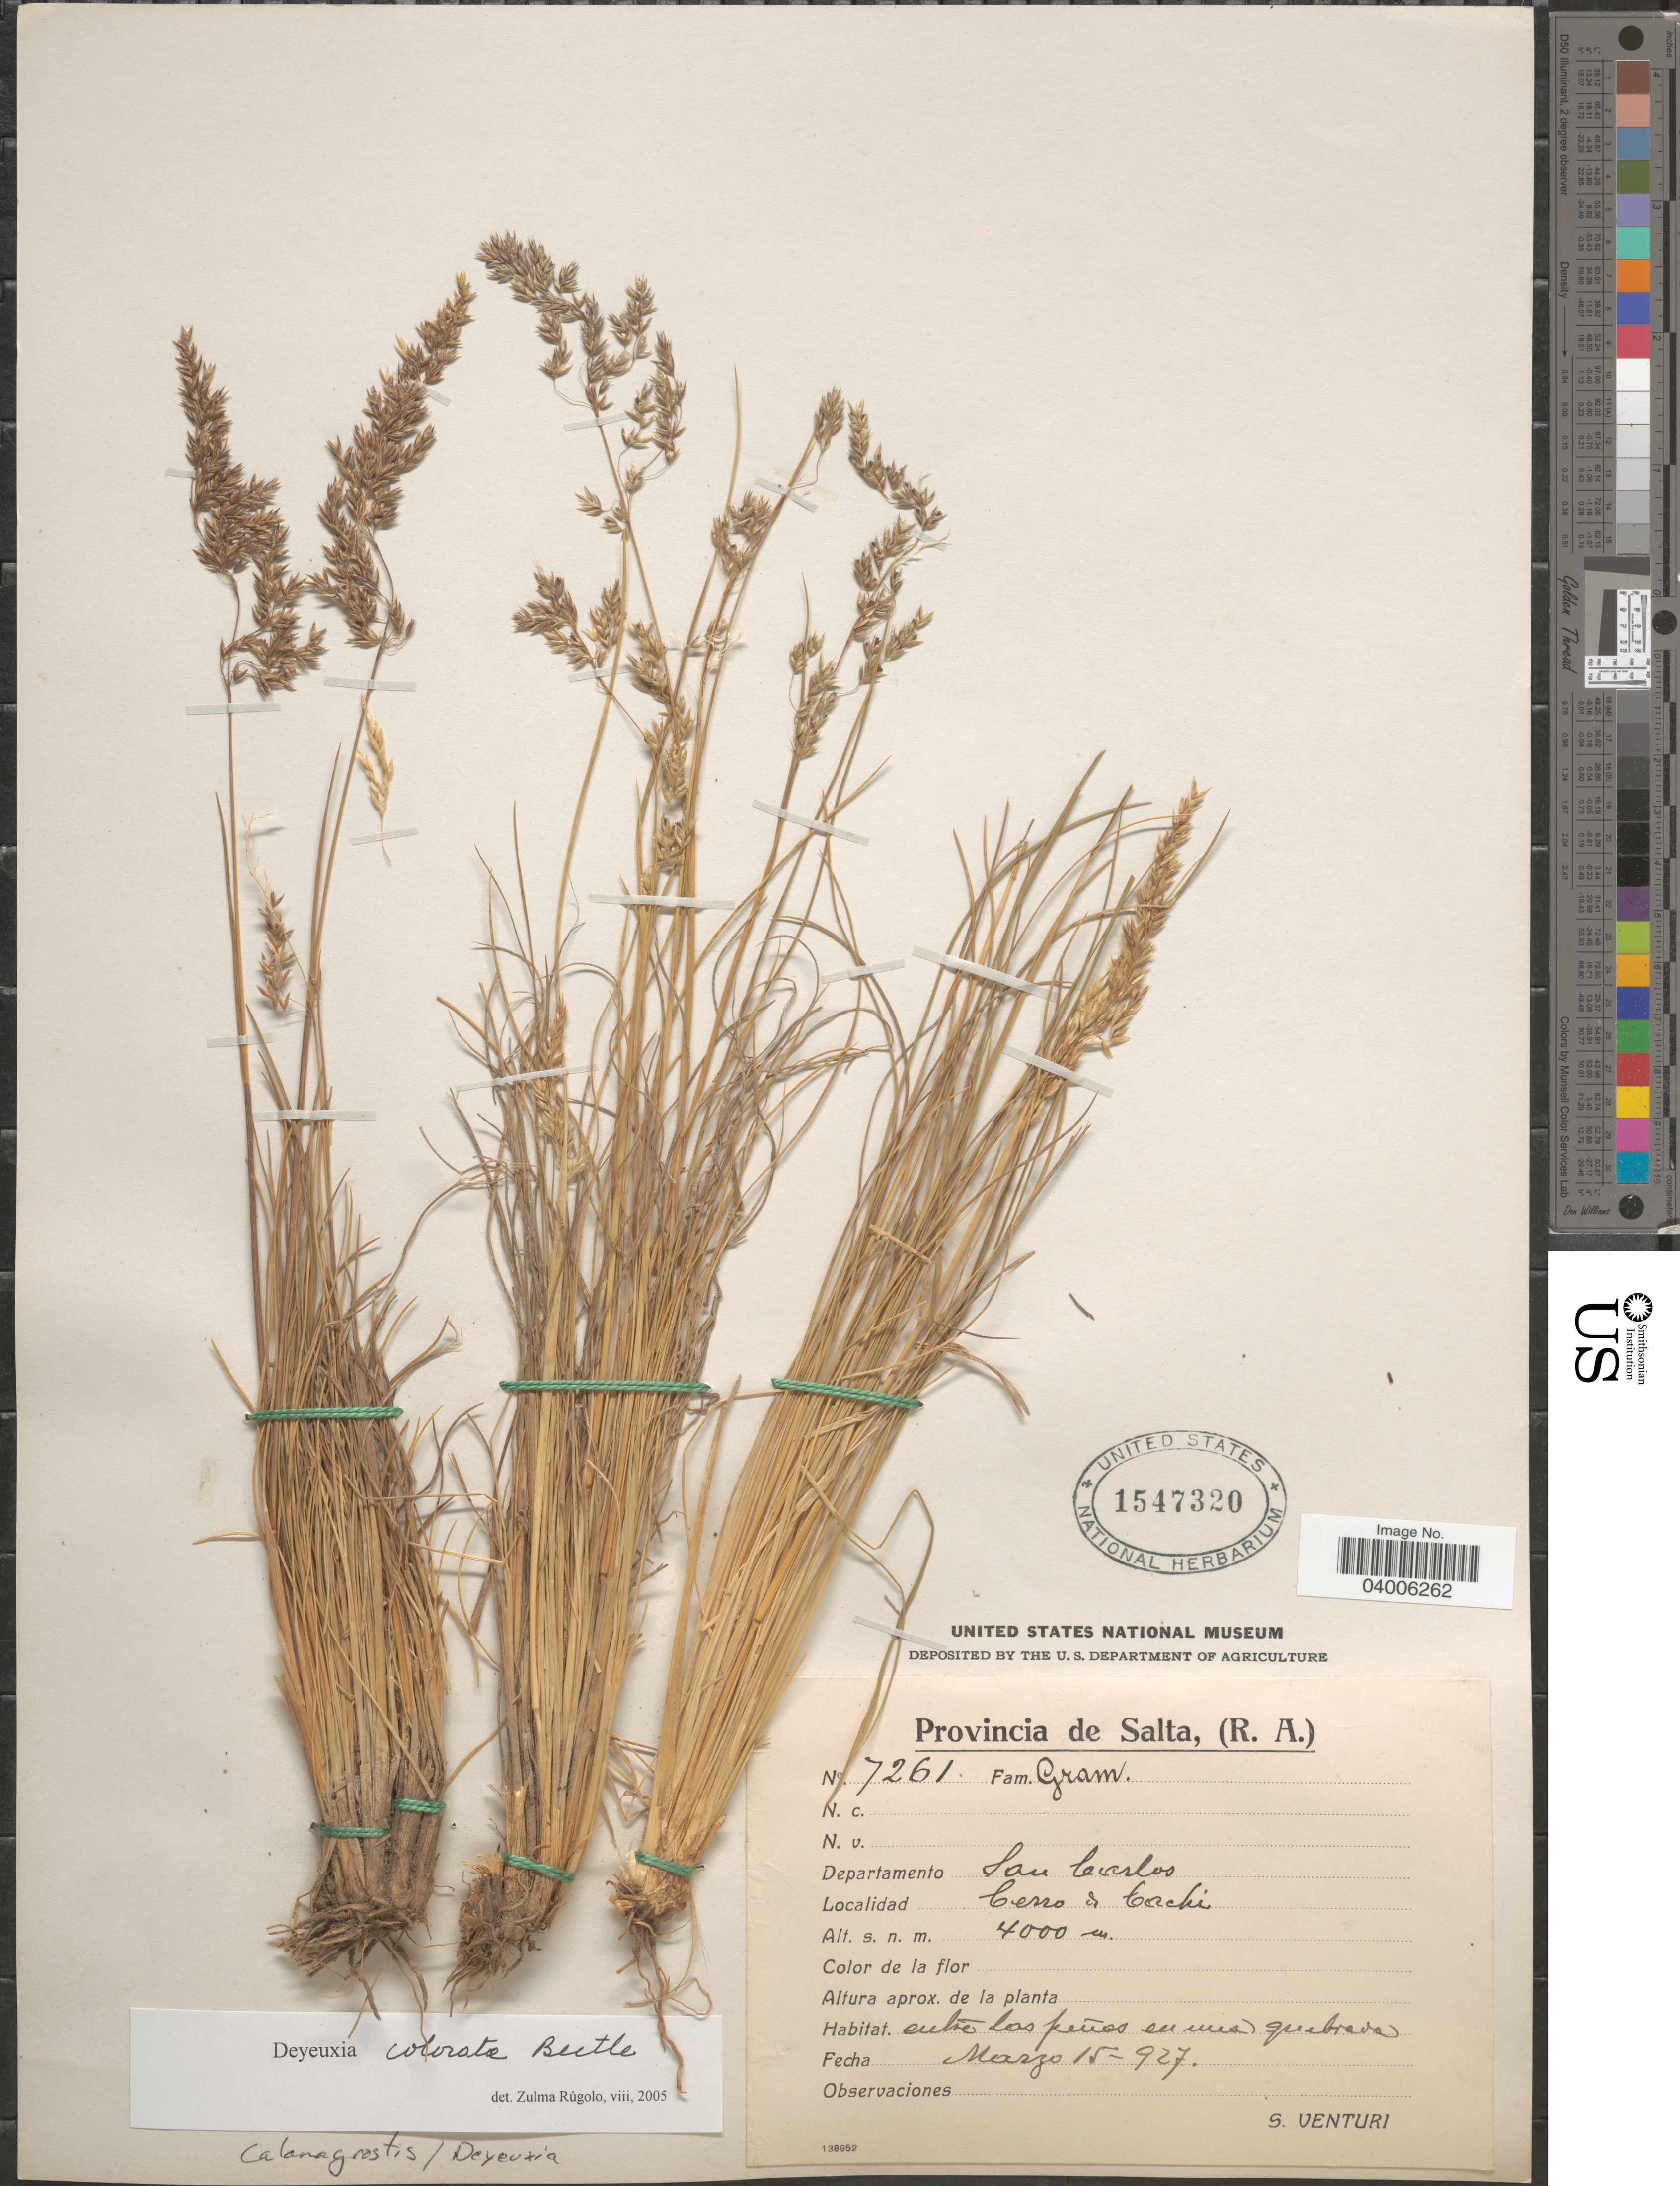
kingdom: Plantae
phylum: Tracheophyta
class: Liliopsida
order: Poales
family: Poaceae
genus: Cinnagrostis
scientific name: Cinnagrostis rosea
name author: (Griseb.) P.M. Peterson et al.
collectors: S. Venturi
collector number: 7261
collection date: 1927-03-15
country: Argentina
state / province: Salta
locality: Departamento San Carlos. Cerro de Cachi. Entre las peñas en una quebrada.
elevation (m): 4000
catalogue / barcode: US 1547320